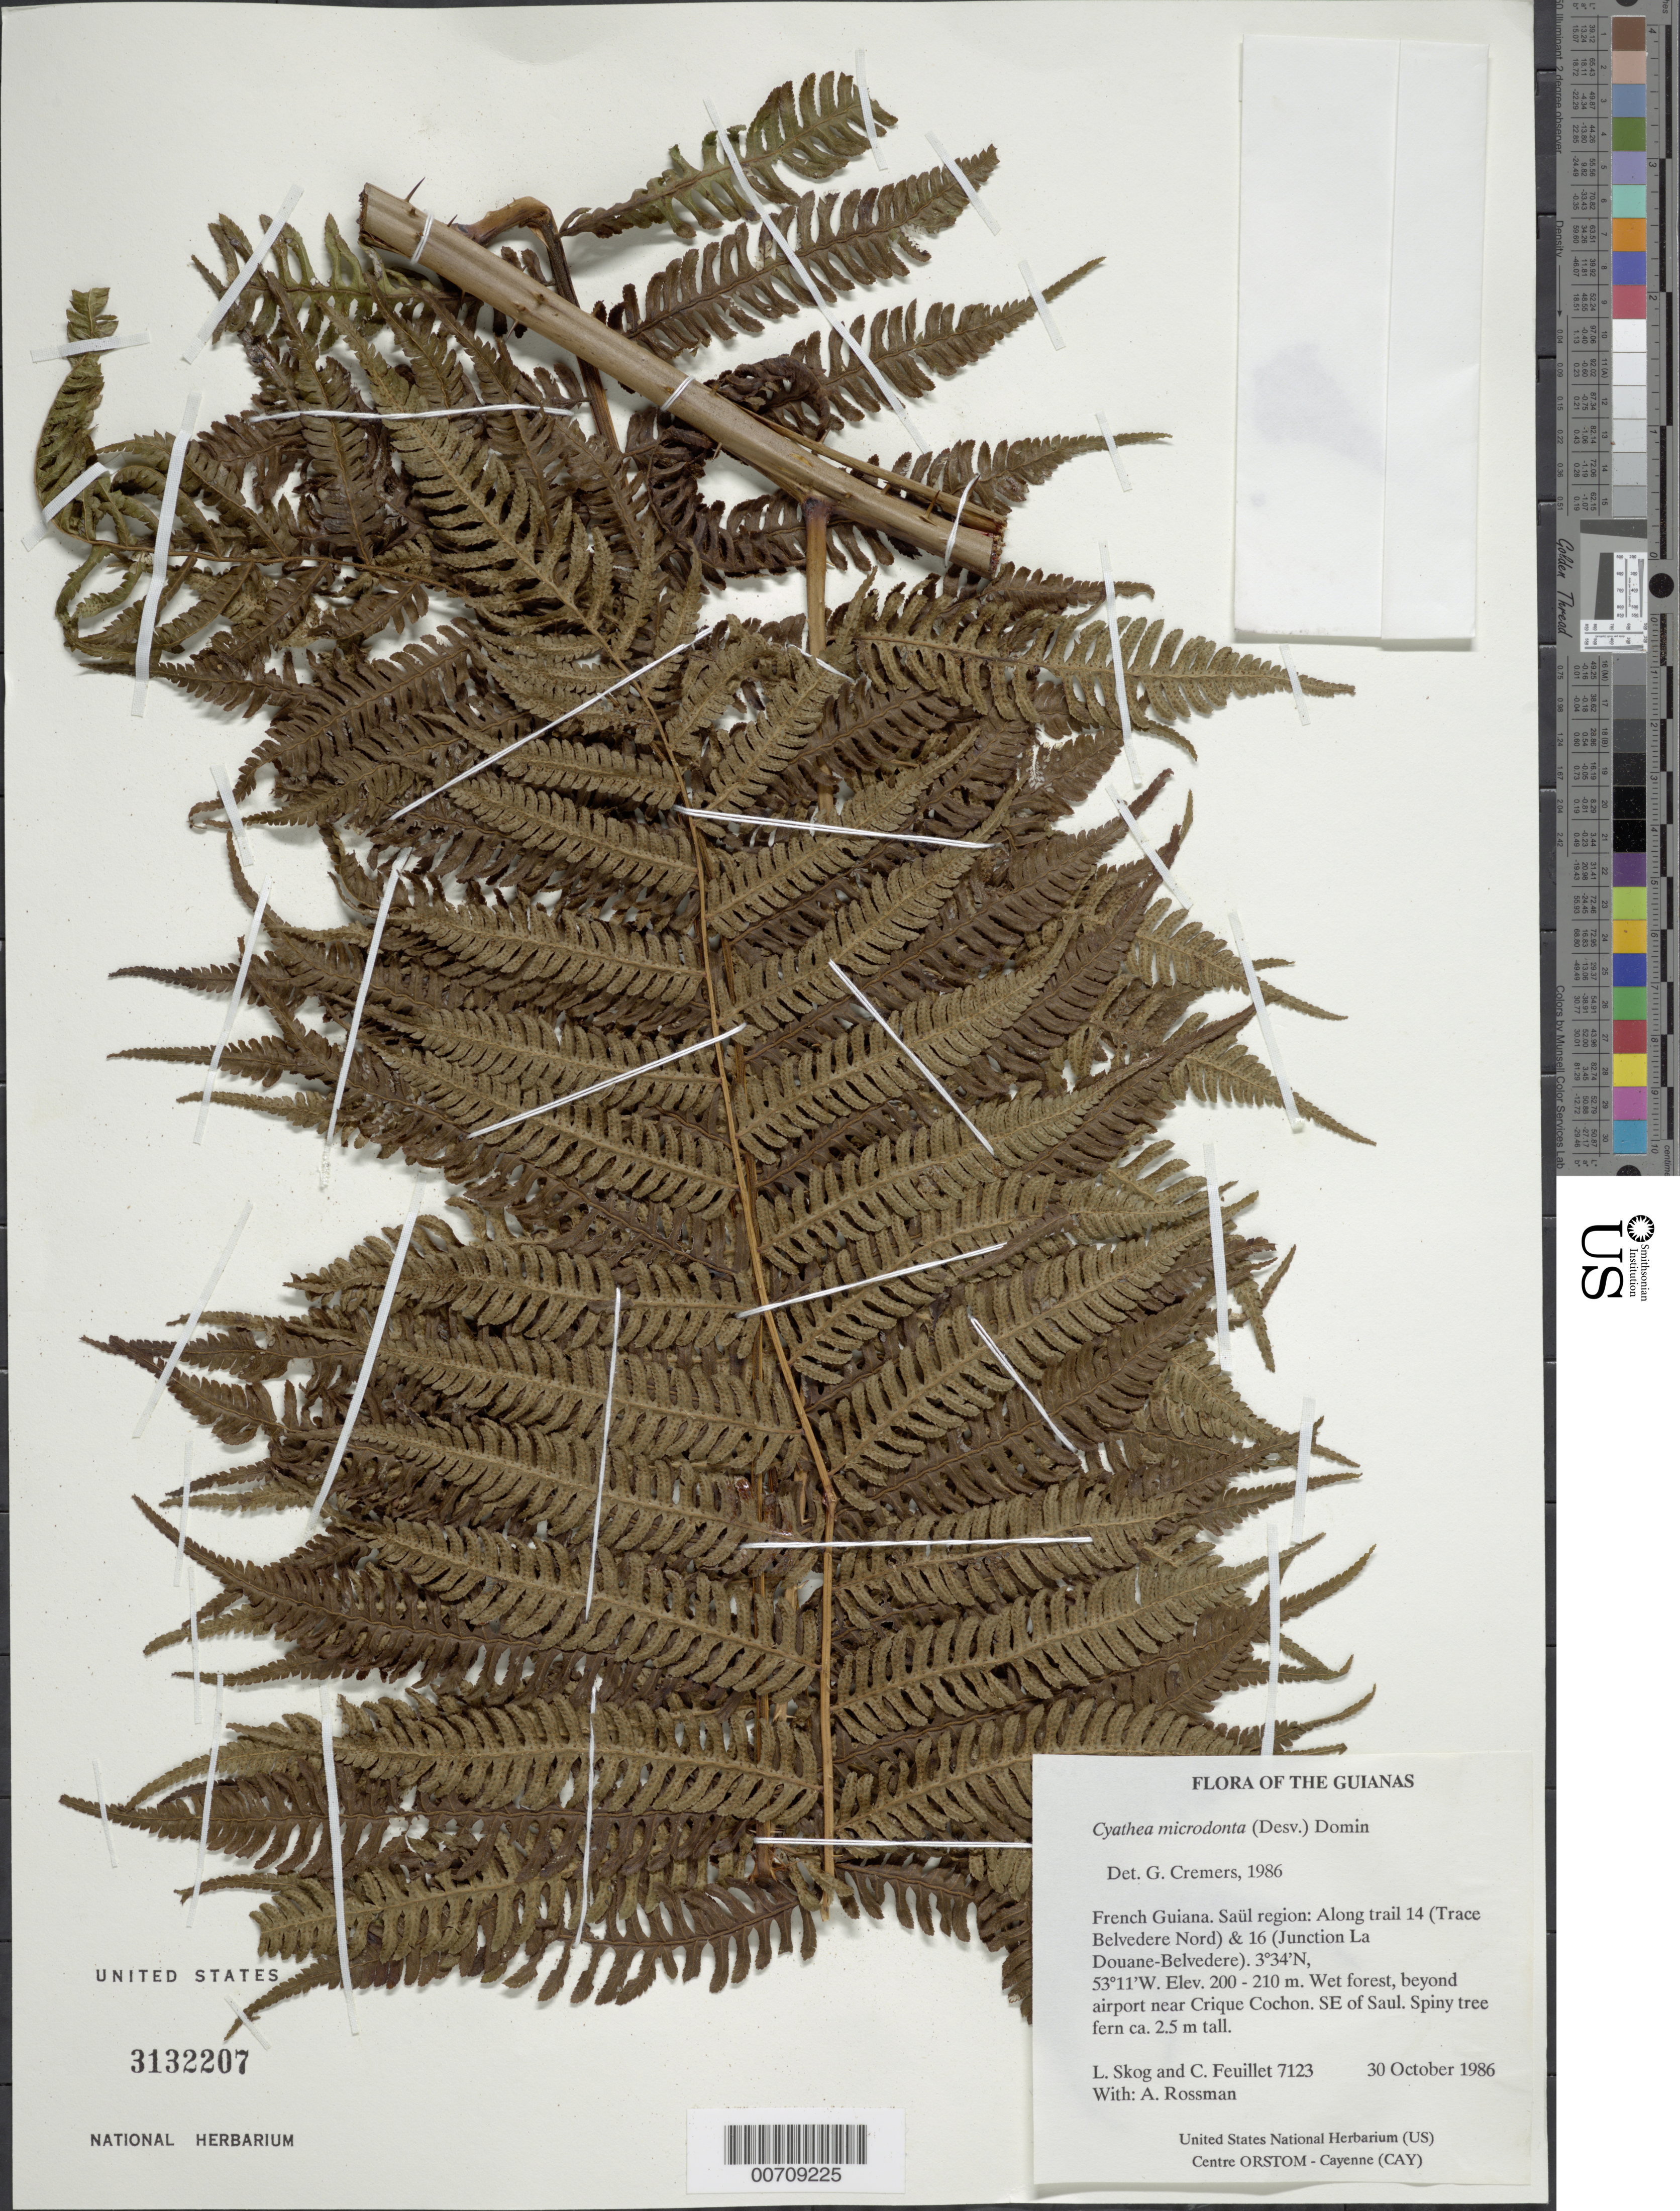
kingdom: Plantae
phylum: Tracheophyta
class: Polypodiopsida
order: Cyatheales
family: Cyatheaceae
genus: Cyathea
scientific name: Cyathea microdonta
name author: (Desv.) Domin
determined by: Cremers, Georges A.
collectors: L. E. Skog, C. Feuillet & A. Rossman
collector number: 7123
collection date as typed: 30 October 1986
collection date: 1986-10-30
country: French Guiana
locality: SE of Saül along trail 14 (Trace Belvedere Nord) & 16 (Junction La Douane-Belvedere)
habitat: Wet forest, beyond airport near Crique Cochon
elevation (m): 200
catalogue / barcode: US 3132207